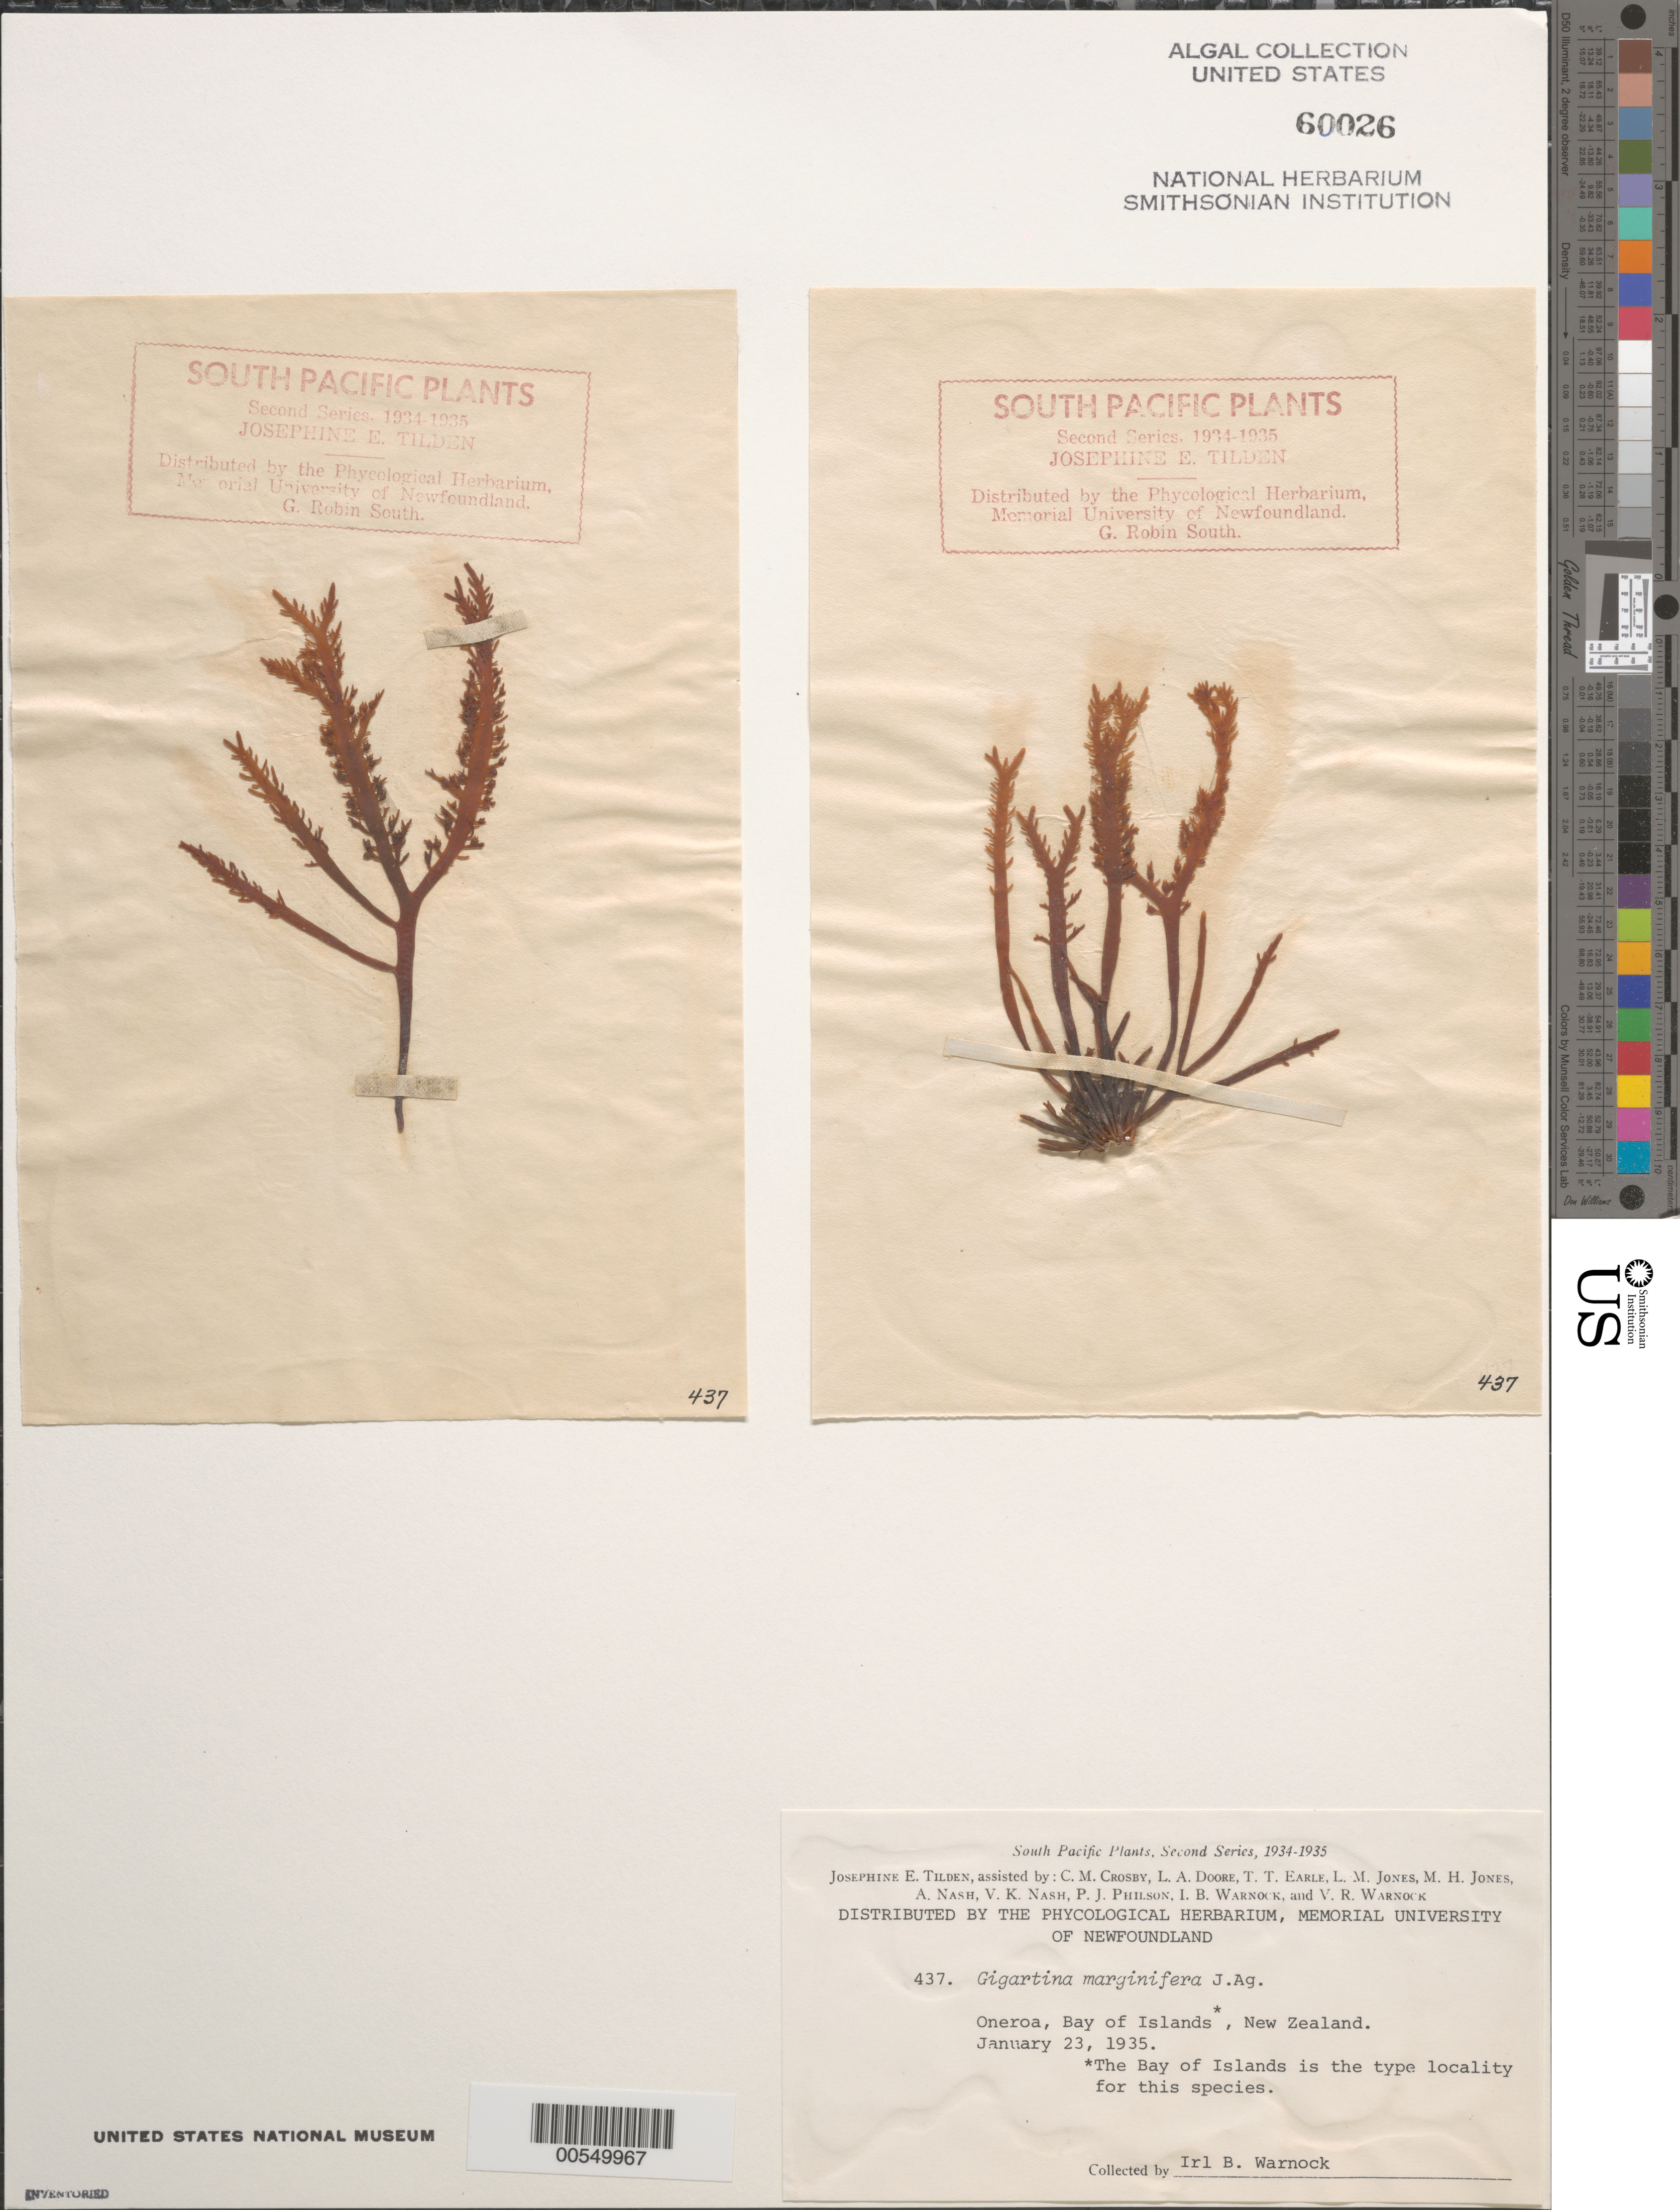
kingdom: Plantae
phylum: Rhodophyta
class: Florideophyceae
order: Gigartinales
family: Gigartinaceae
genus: Gigartina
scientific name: Gigartina marginifera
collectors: I. Warnock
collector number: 437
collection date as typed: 23 Jan 1935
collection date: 1935-01-23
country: New Zealand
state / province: Northland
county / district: Far North District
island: North Island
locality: Bay of Islands, Oneroa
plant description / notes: Tilden, South Pacific Plants, Second Series, 1934-1935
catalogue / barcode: US 60026